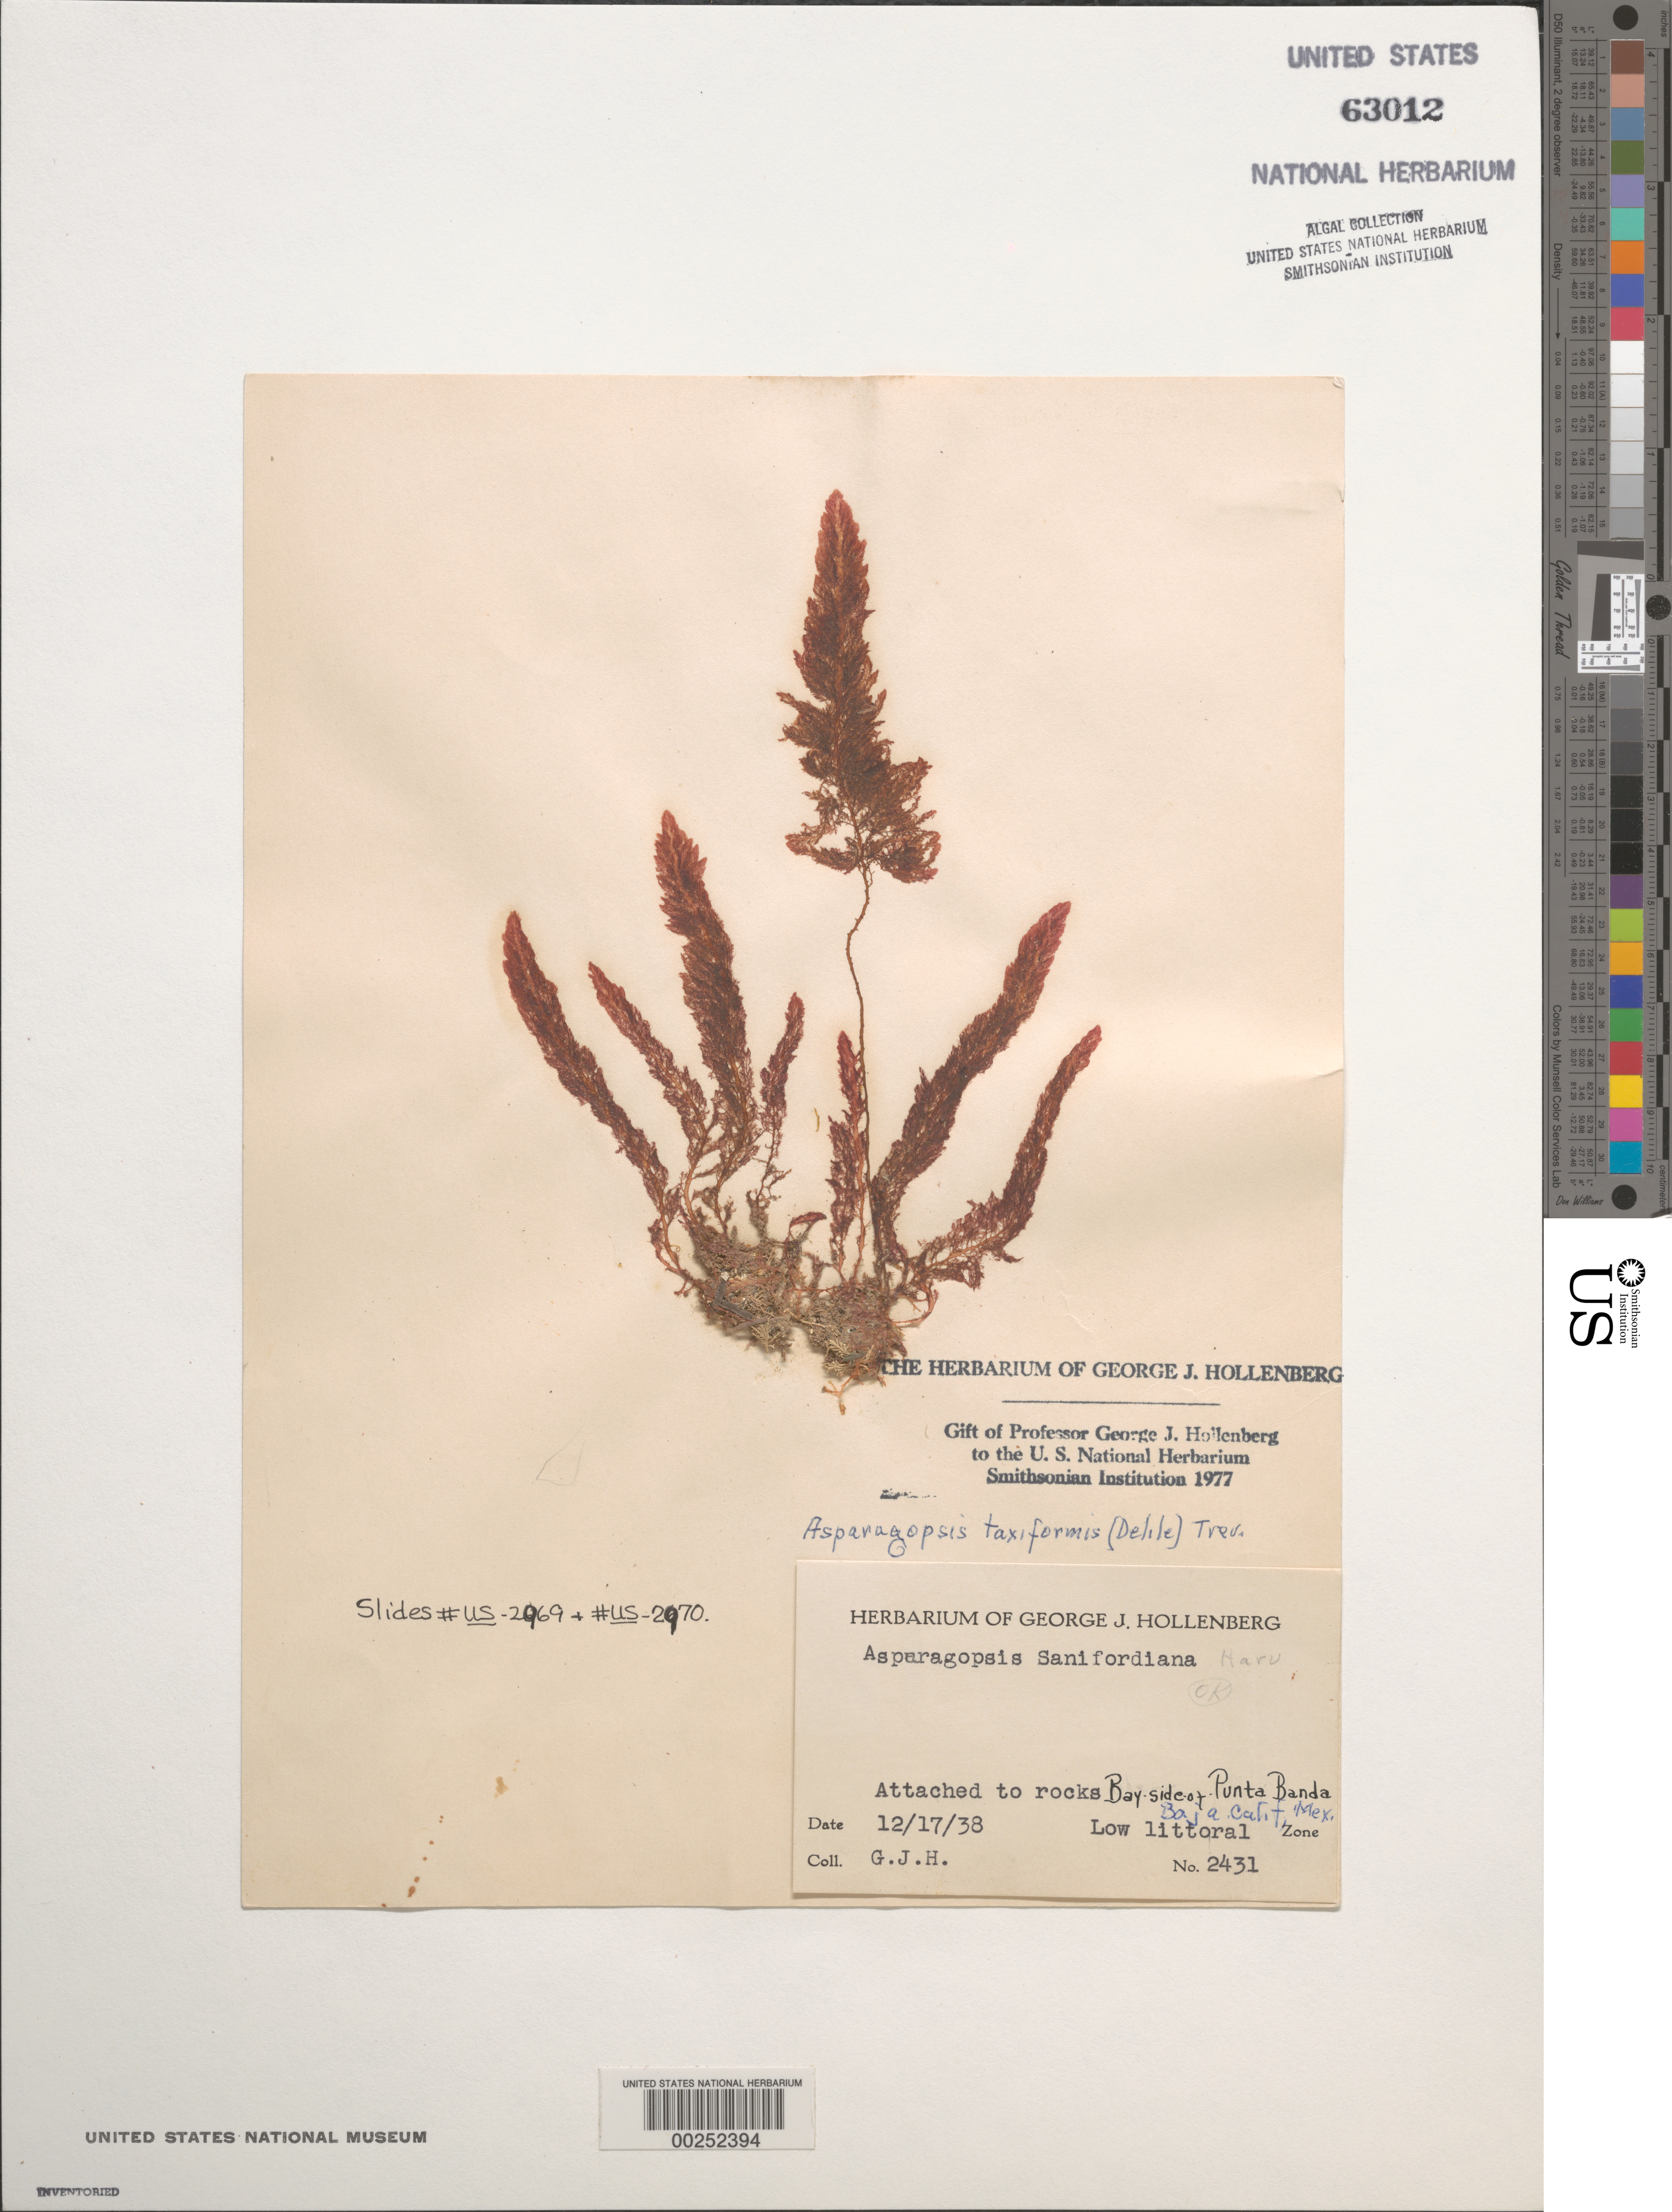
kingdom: Plantae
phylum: Rhodophyta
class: Florideophyceae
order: Bonnemaisoniales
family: Bonnemaisoniaceae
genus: Asparagopsis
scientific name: Asparagopsis taxiformis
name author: (Delile) Trevis.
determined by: Hollenberg, George J.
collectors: G. Hollenberg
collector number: GJH 2431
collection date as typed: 17 Dec 1938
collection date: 1938-12-17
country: Mexico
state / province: Baja California Norte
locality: Bay side of Punta Banda, across from Ensenada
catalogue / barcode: US 63012